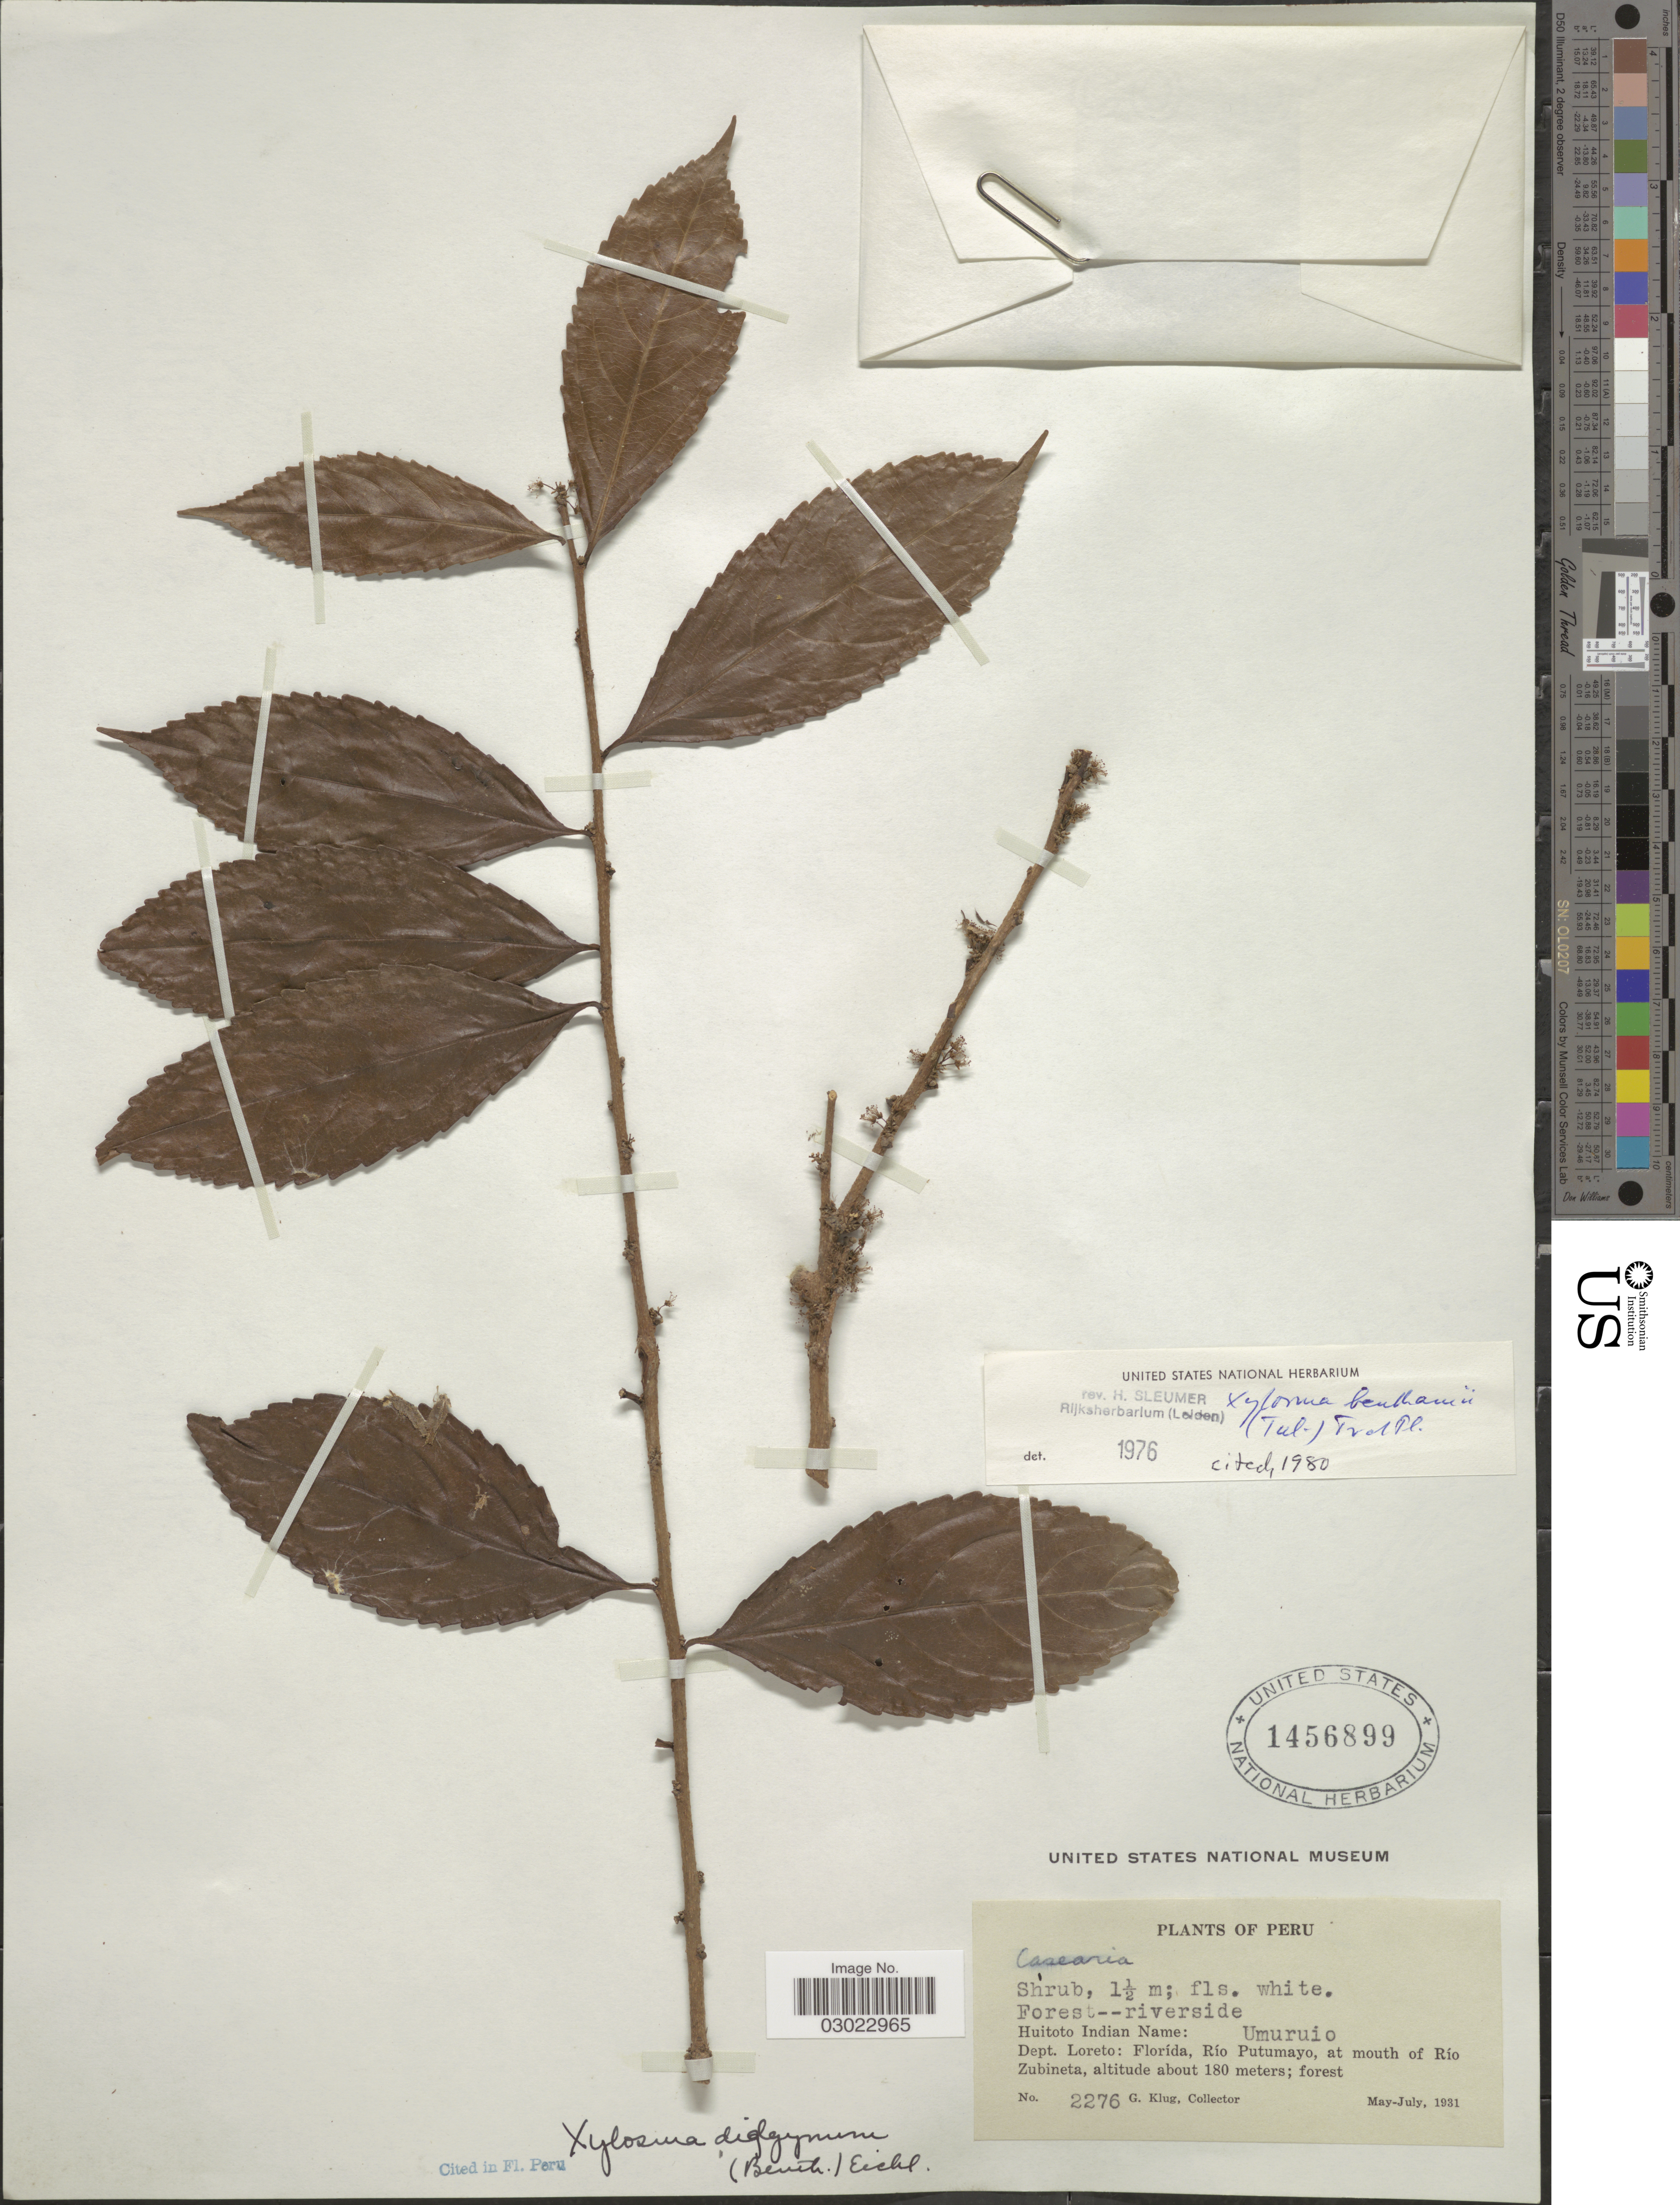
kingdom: Plantae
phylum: Tracheophyta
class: Magnoliopsida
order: Malpighiales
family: Salicaceae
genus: Xylosma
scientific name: Xylosma benthamii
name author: (Tul.) Triana & Planch.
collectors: G. Klug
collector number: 2276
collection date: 1931-05/1931-07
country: Peru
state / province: Loreto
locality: Dept. Loreto: Florída, Río Putumayo, at mouth of Río Zubineta.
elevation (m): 180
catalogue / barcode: US 1456899